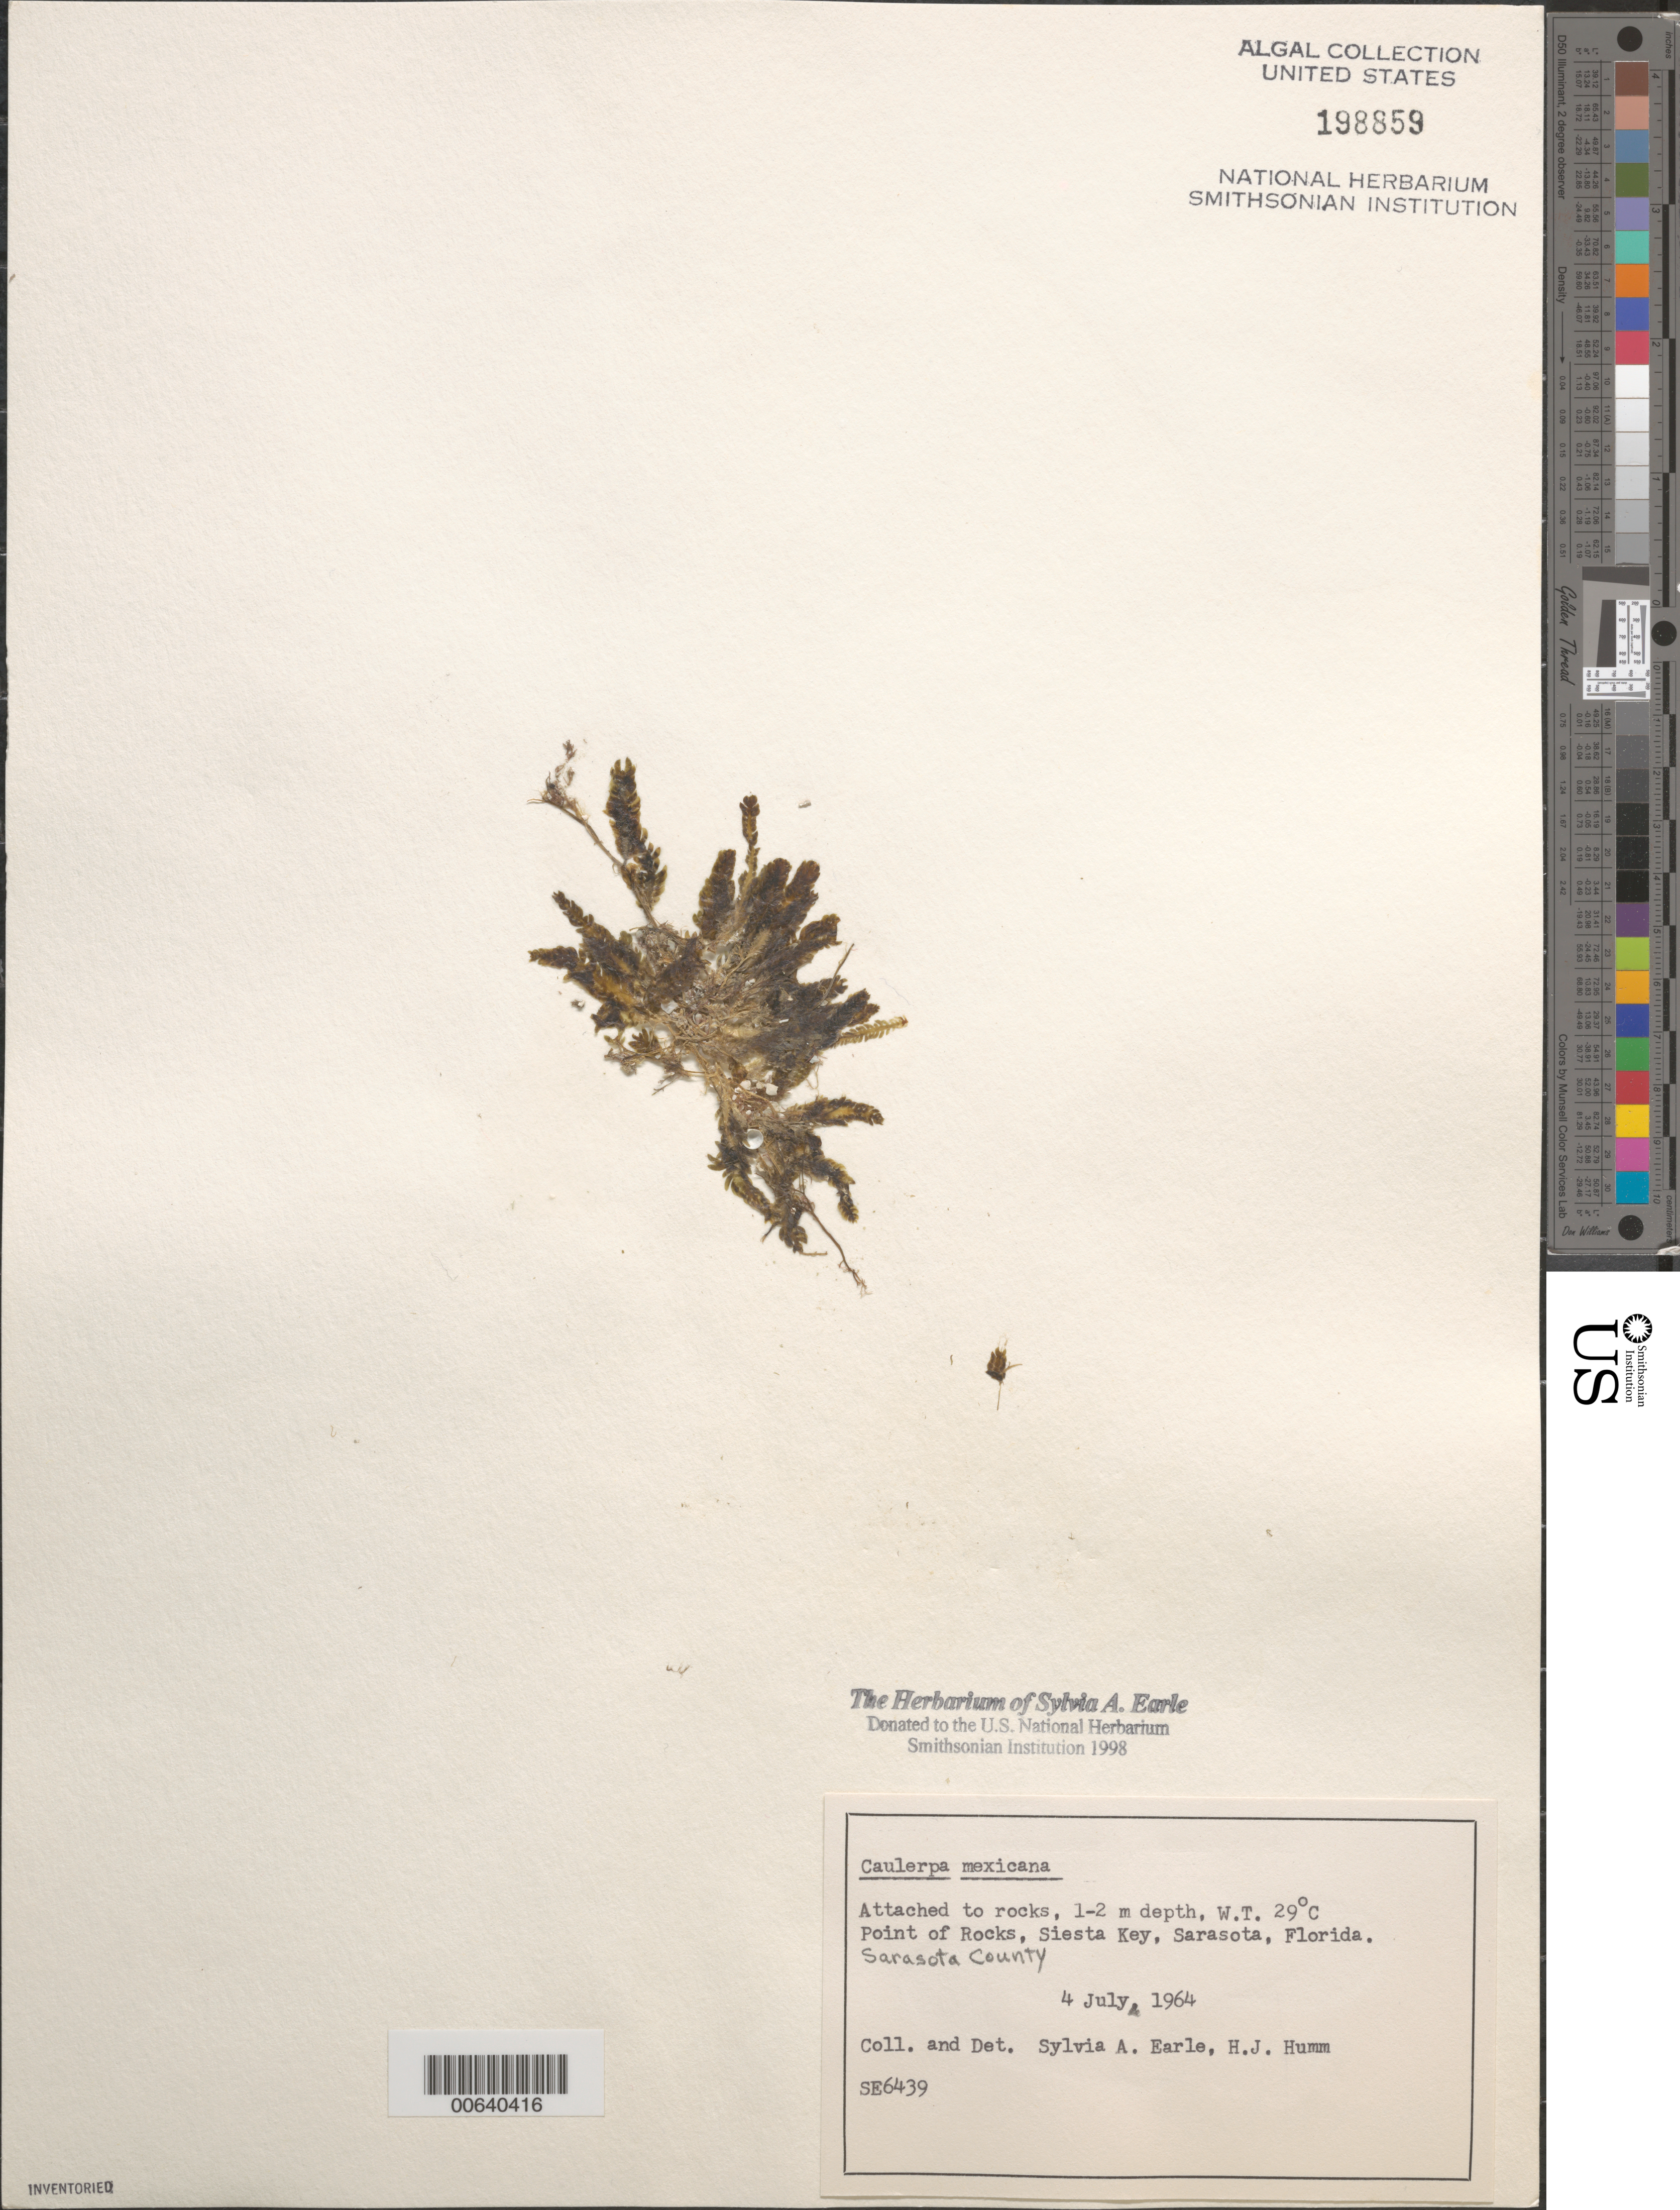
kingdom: Plantae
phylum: Chlorophyta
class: Ulvophyceae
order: Bryopsidales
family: Caulerpaceae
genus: Caulerpa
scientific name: Caulerpa mexicana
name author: Sond. ex Kütz.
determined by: Humm, Harold J.; Earle, S. A.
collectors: S. A. Earle & H. J. Humm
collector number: SE 6439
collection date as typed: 04 Jul 1964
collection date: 1964-07-04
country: United States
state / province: Florida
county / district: Sarasota County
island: Siesta Key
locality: Point of Rocks, Sarasota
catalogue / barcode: US 198859